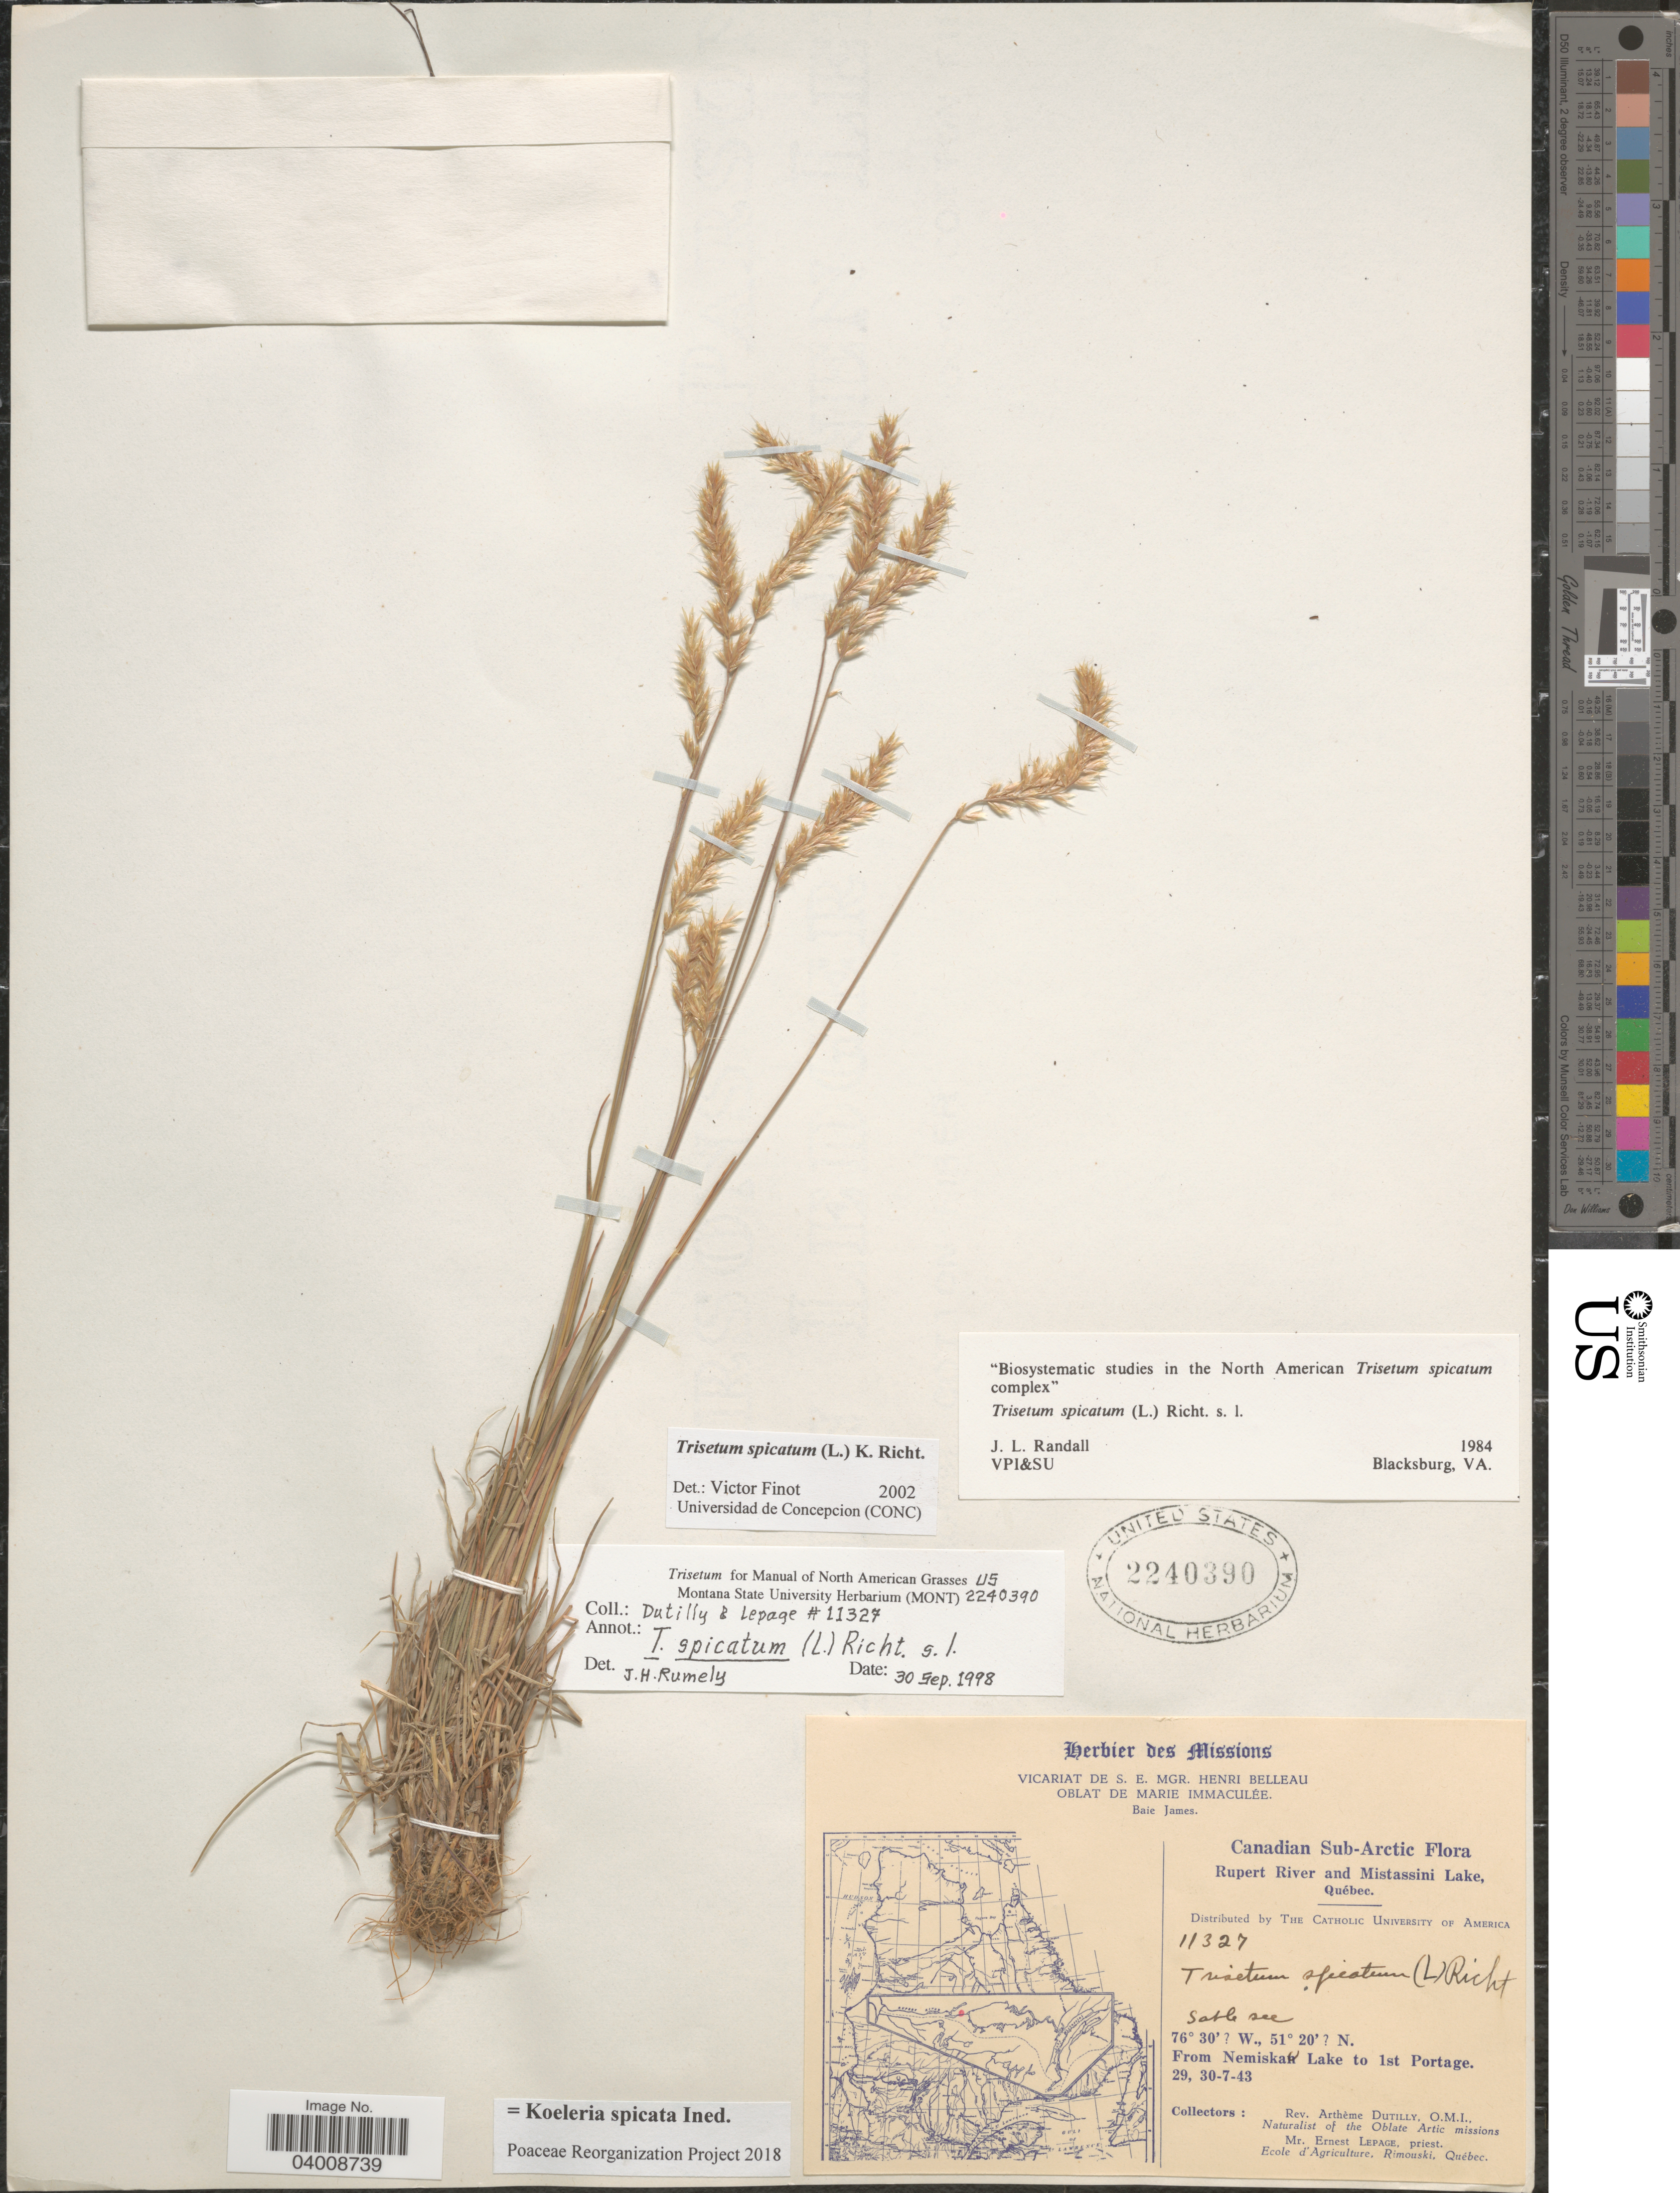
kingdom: Plantae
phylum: Tracheophyta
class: Liliopsida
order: Poales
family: Poaceae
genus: Koeleria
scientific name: Koeleria spicata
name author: (L.) Barberá et al.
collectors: A. Dutilly & E. Lepage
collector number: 11327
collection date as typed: Transcribed d/m/y: 29/7/43 to 30/7/43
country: Canada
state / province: Quebec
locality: Canadian Sub-Arctic. Rupert River and Mistassini Lake. From Nemiskau Lake to 1st Portage.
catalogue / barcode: US 2240390